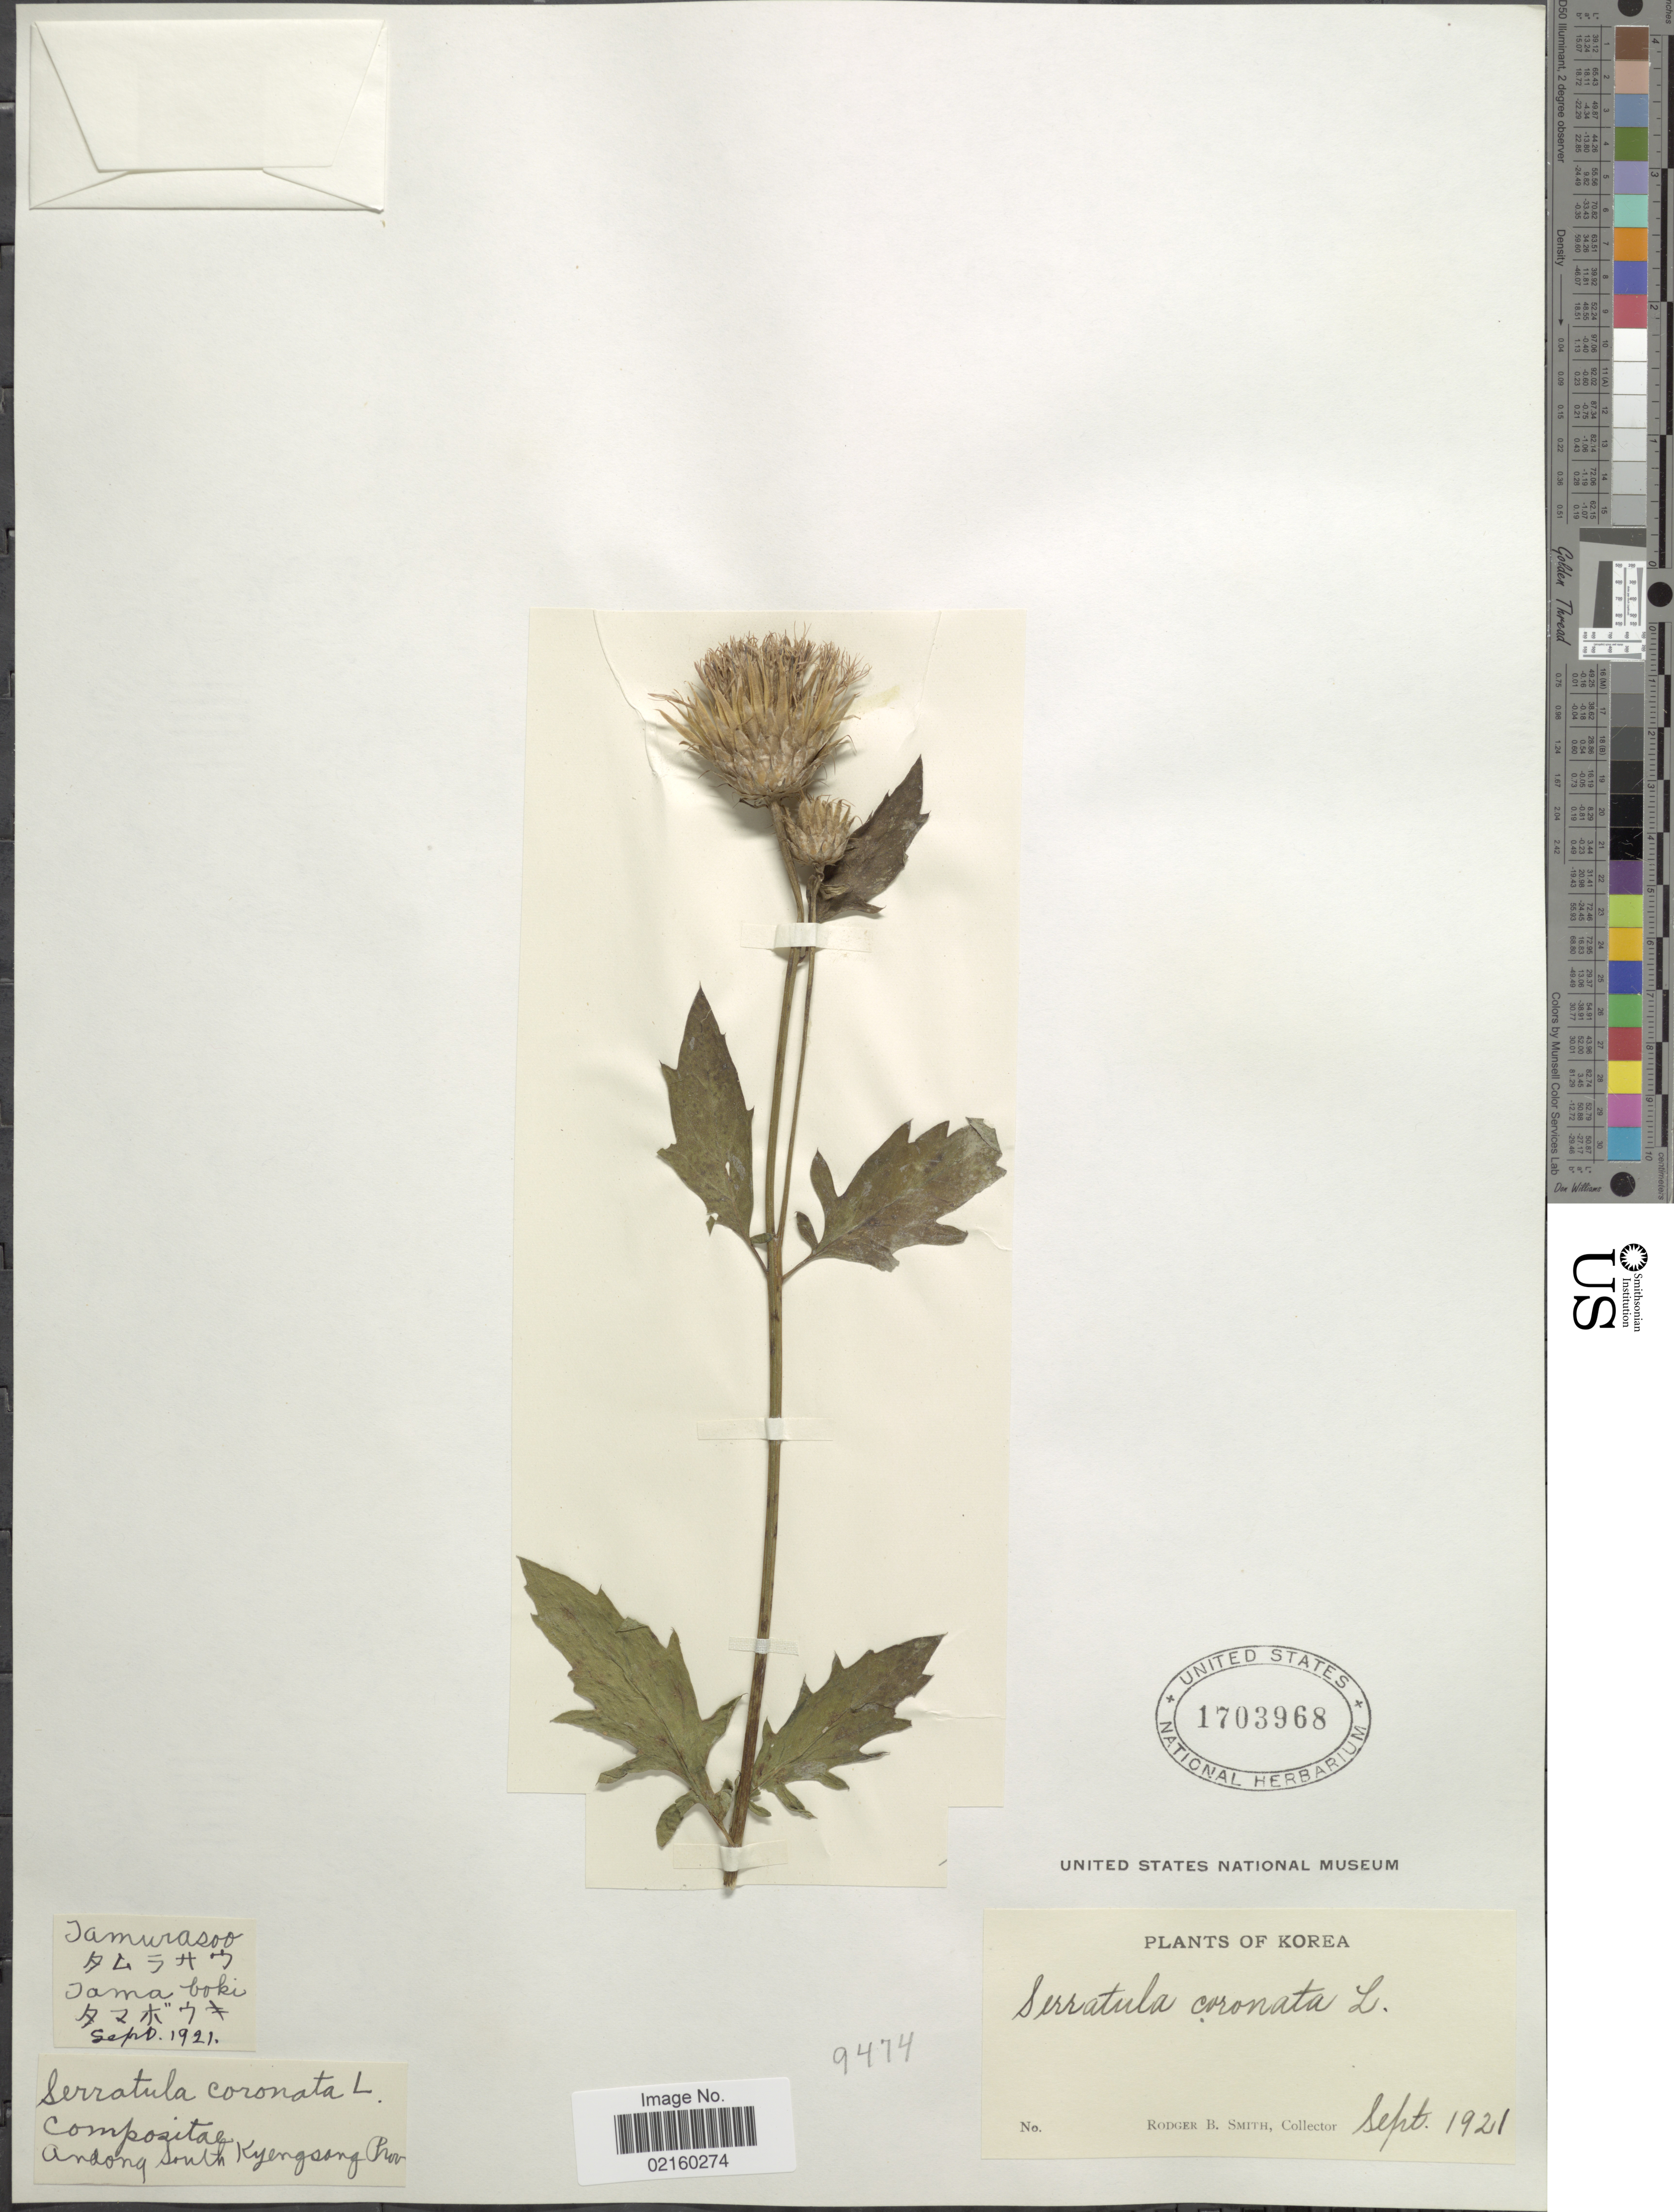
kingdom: Plantae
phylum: Tracheophyta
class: Magnoliopsida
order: Asterales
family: Asteraceae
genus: Serratula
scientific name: Serratula coronata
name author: L.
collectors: R. B. Smith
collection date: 1921-09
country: South Korea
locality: Korea, Ardong South Kyengsong Prov.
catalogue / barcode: US 1703968